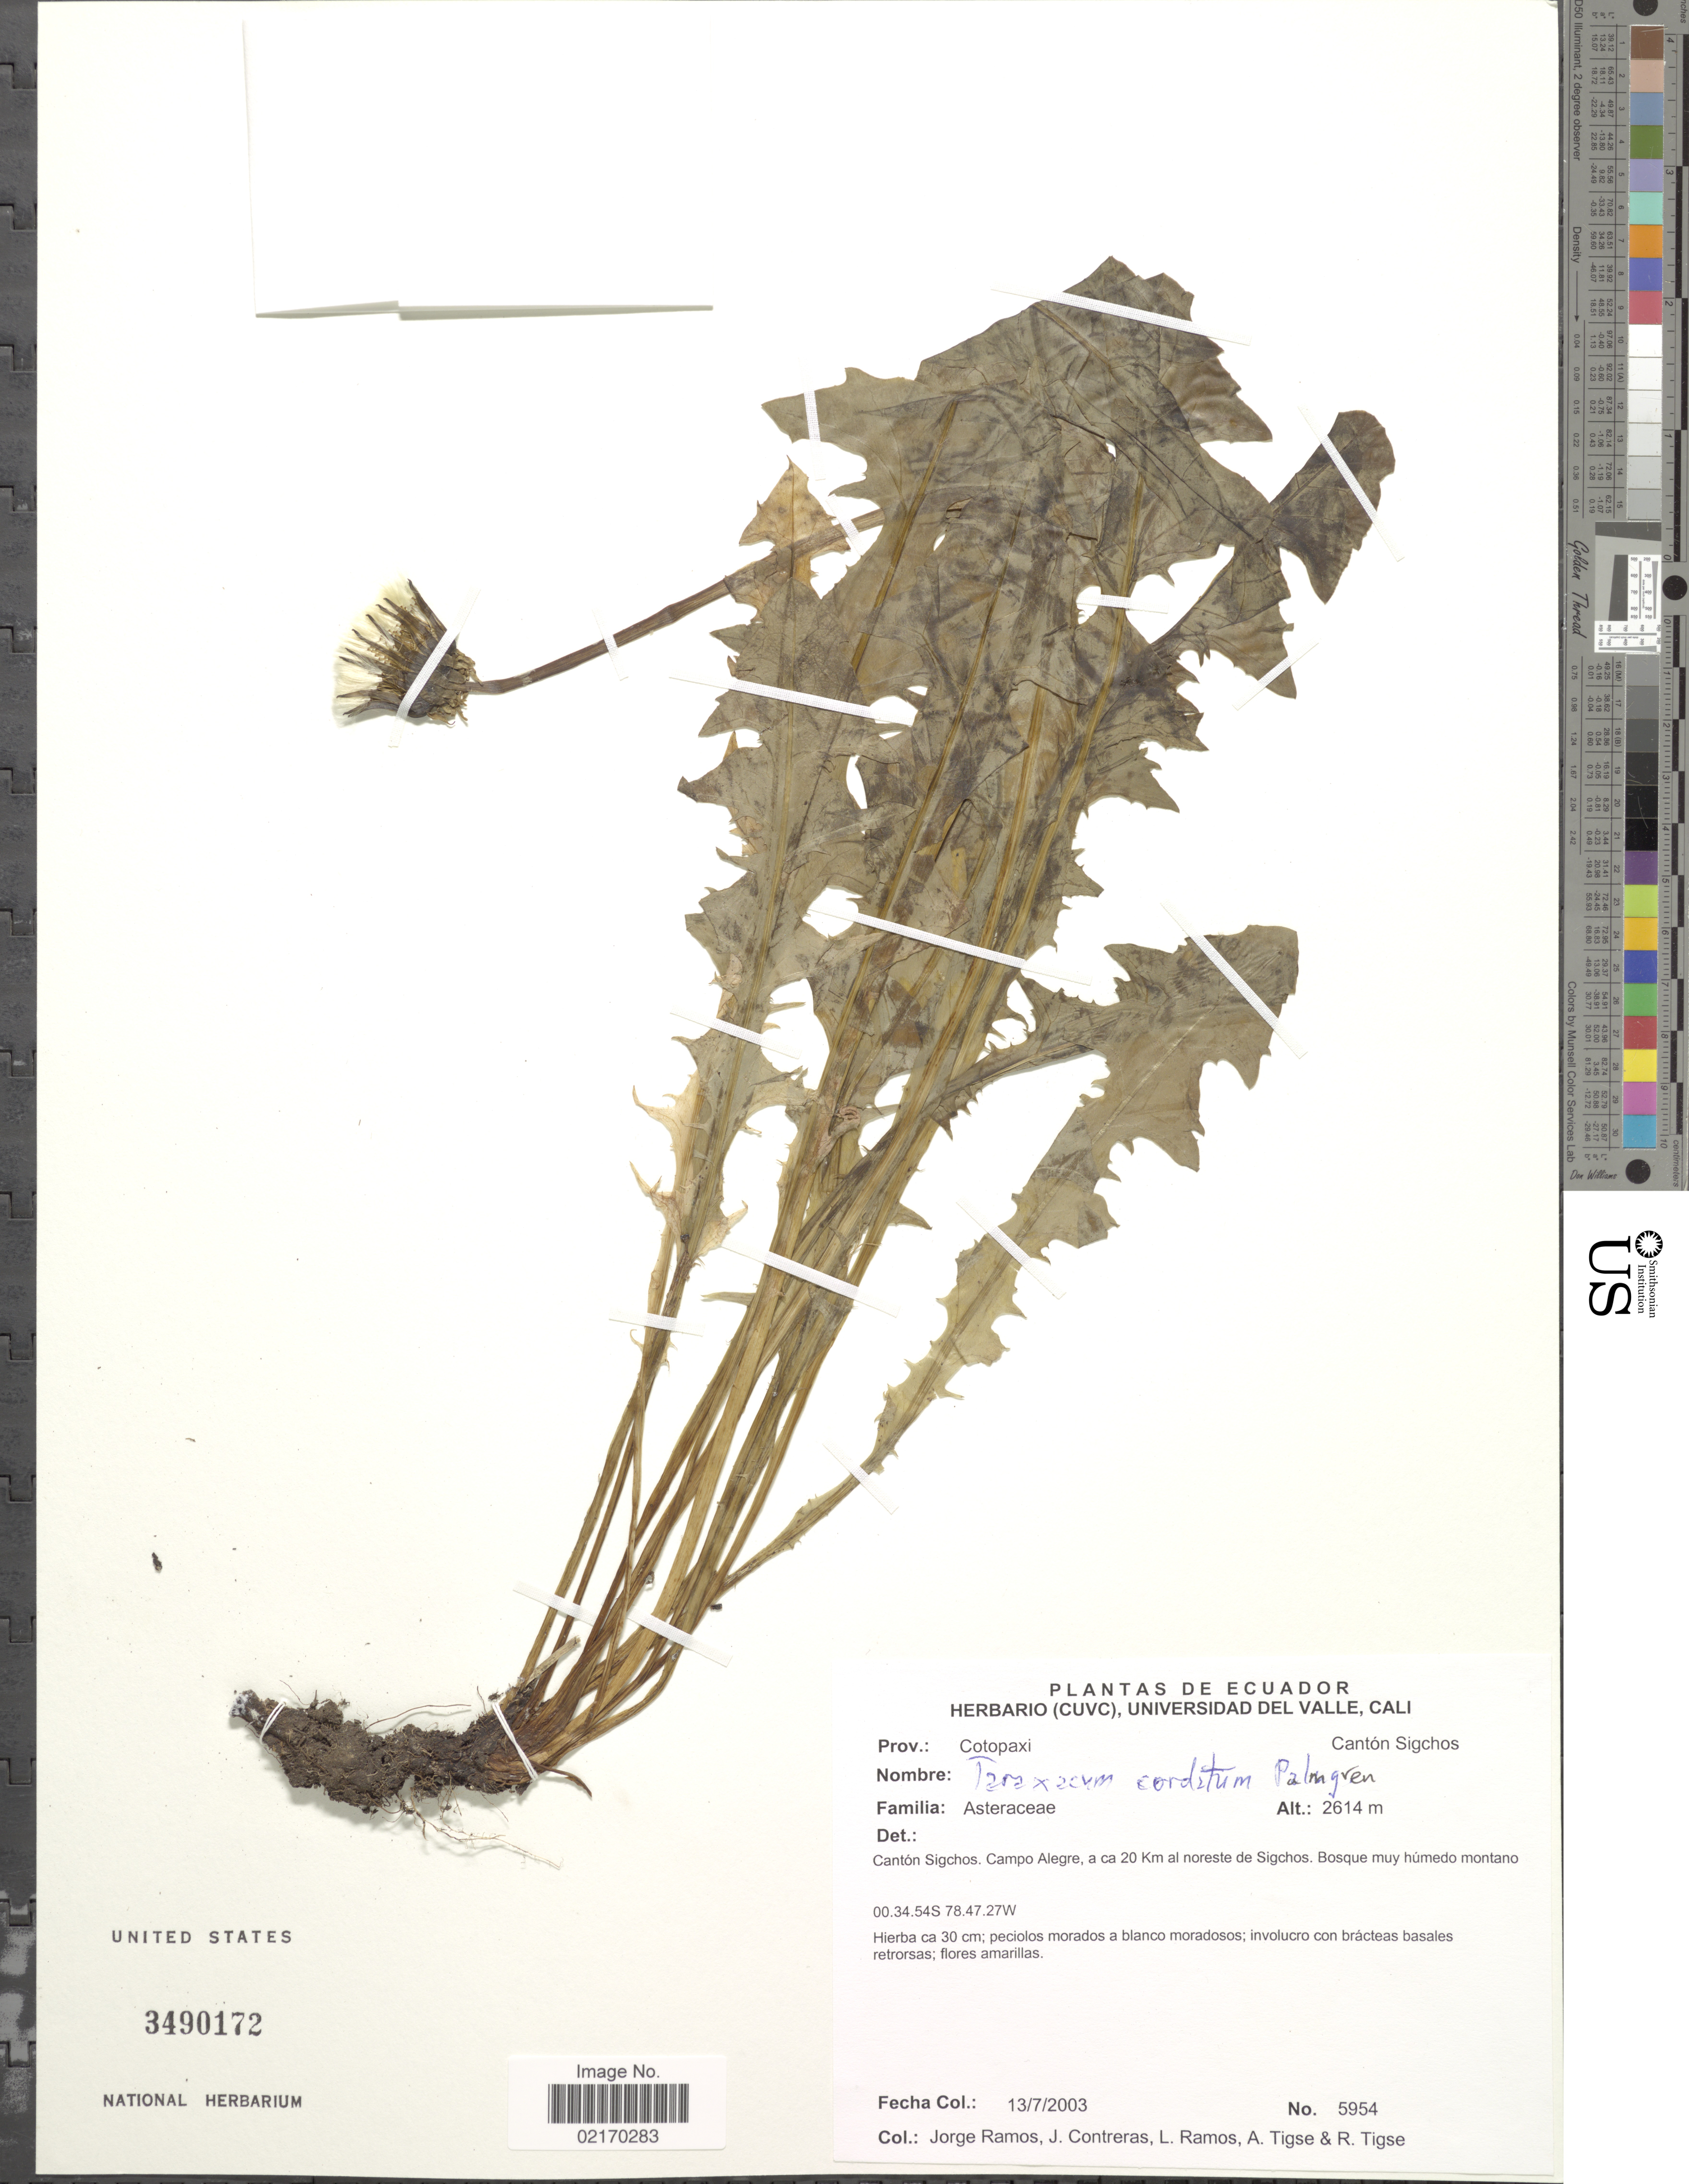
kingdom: Plantae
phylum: Tracheophyta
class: Magnoliopsida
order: Asterales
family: Asteraceae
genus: Taraxacum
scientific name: Taraxacum cordatum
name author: Palmgr.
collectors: J. Ramos, J. Contreras, L. Ramos, A. Tigse & R. Tigse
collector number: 5954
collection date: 2003-07-13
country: Ecuador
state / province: Cotopaxi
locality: Canton Sigchos. Campo Alegre, a ca. 20 km al noreste de Sigchos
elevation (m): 2614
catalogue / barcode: US 3490172